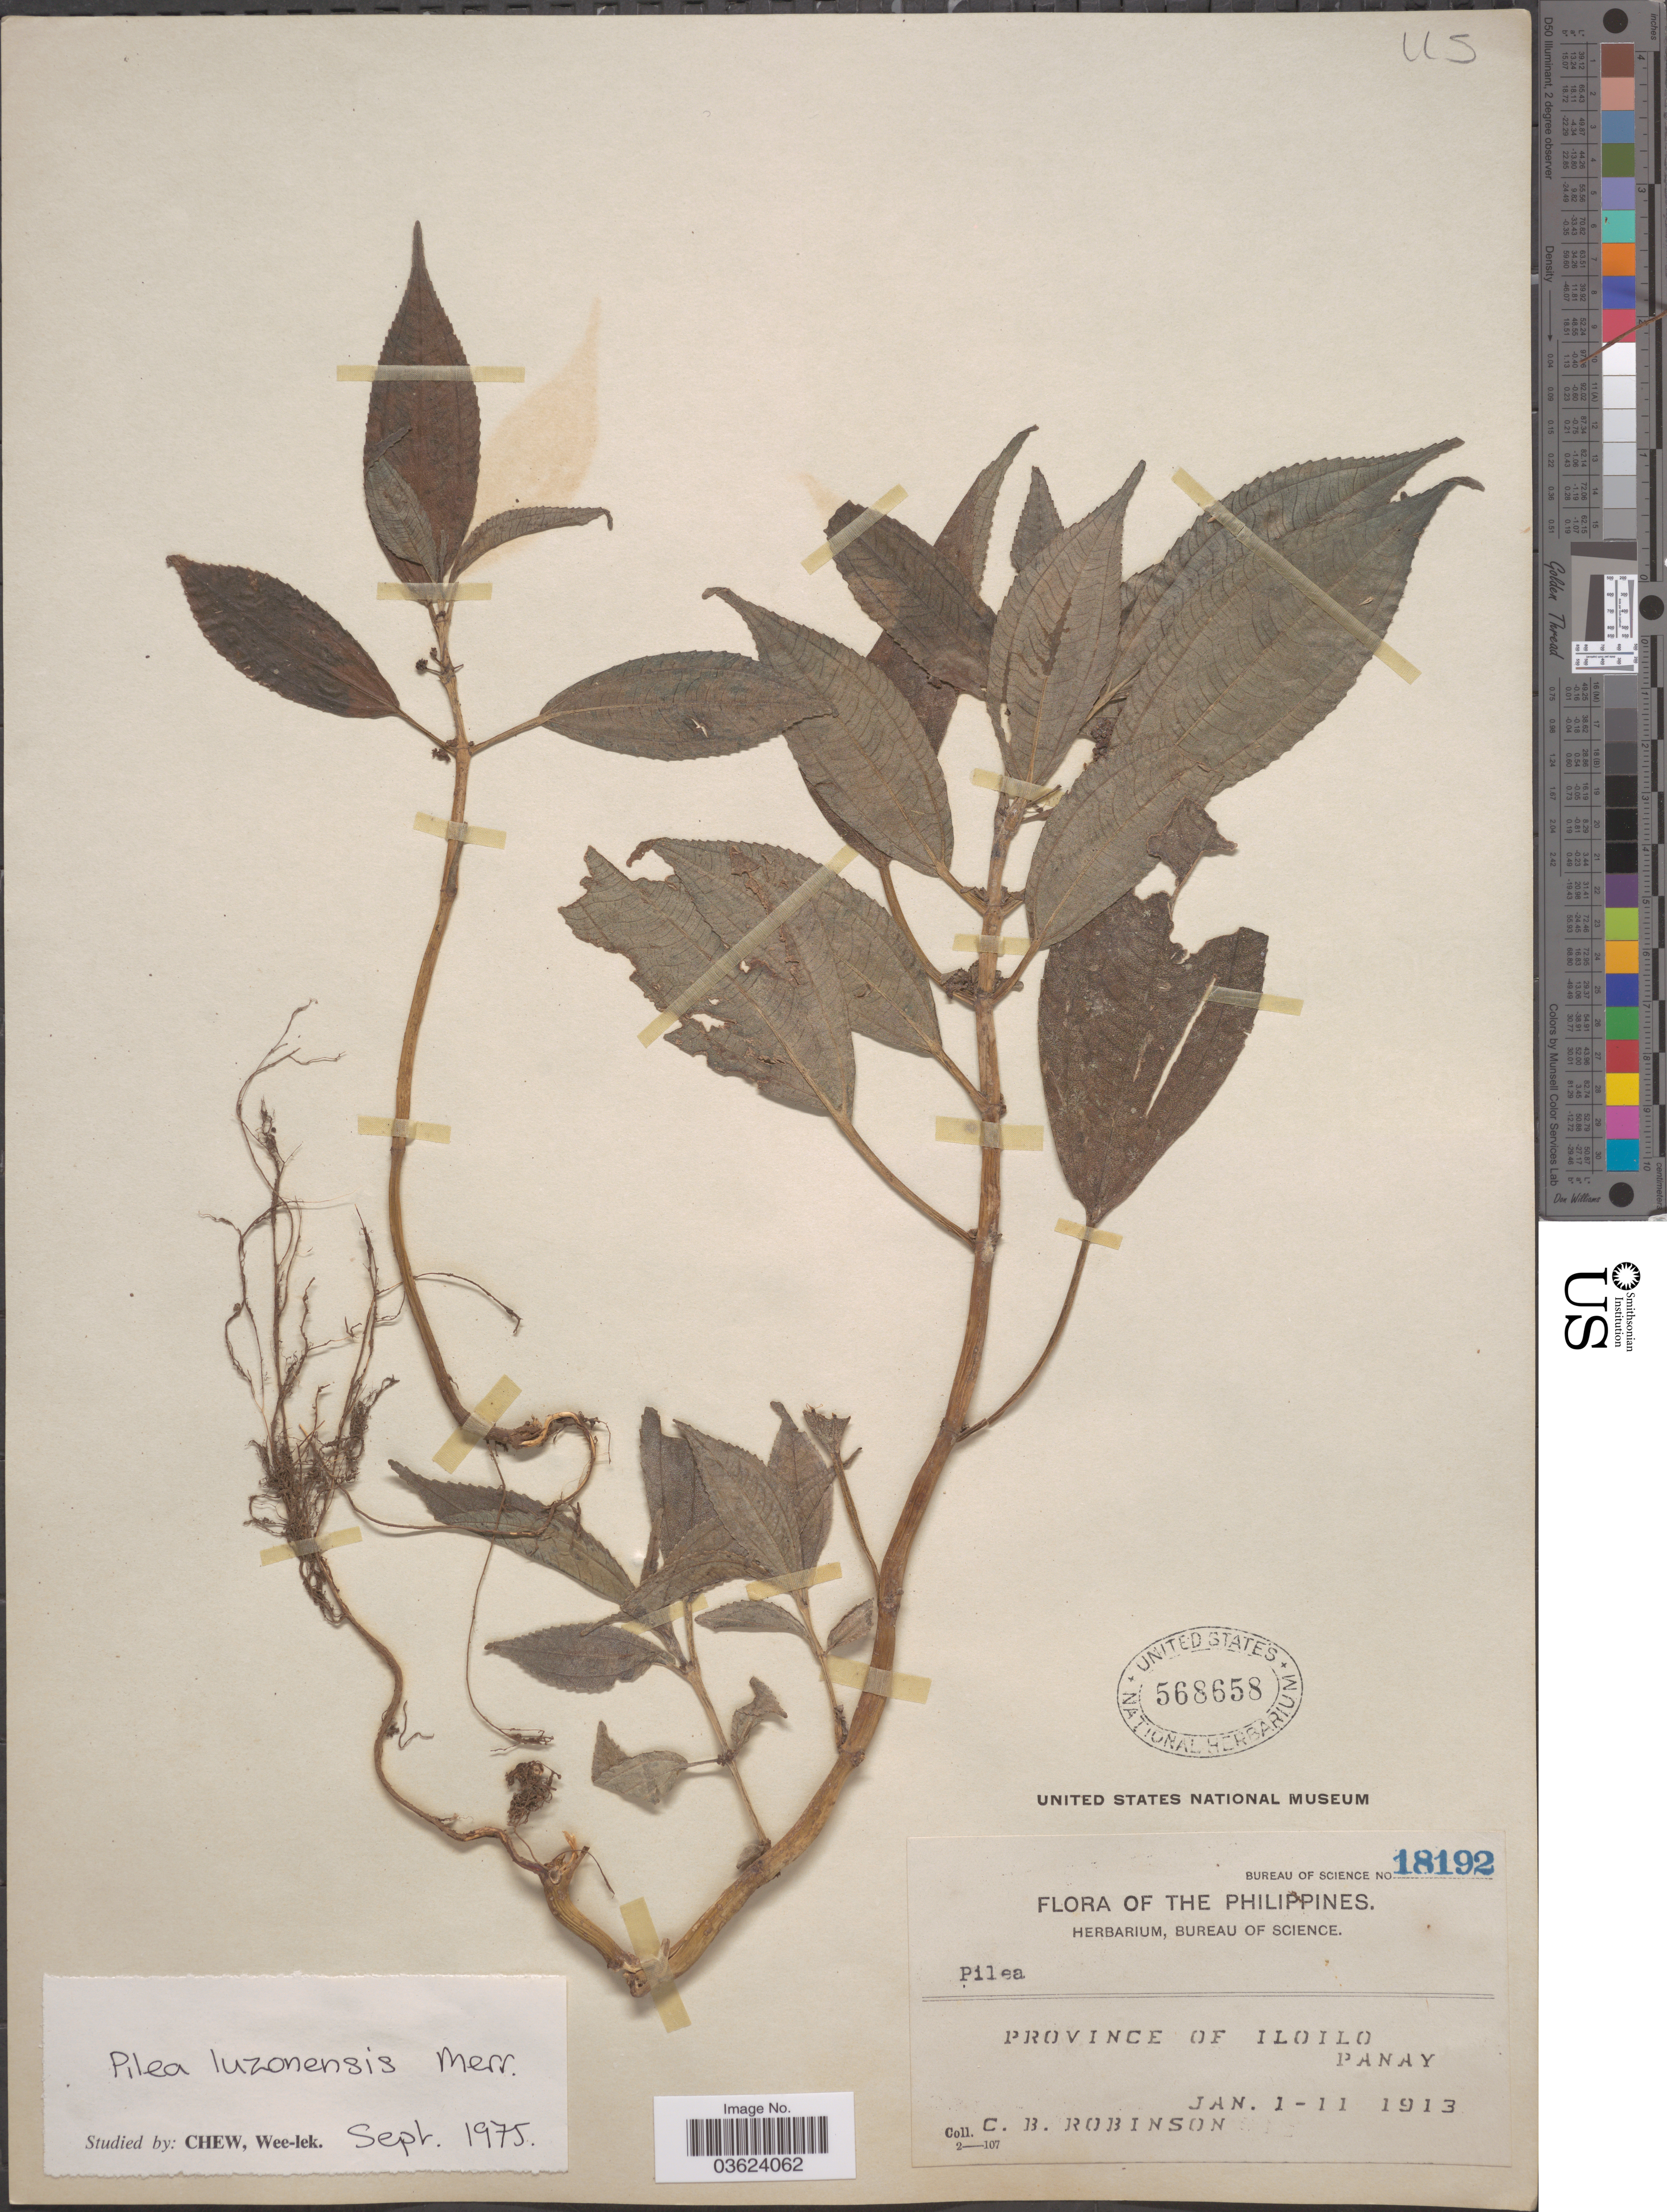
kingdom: Plantae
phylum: Tracheophyta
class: Magnoliopsida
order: Rosales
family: Urticaceae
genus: Pilea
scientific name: Pilea luzonensis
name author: Merr.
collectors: C. Robinson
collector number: Bureau of Science 18192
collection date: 1913-01-01/1913-01-11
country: Philippines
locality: Province of Iloilo. Panay.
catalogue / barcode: US 568658